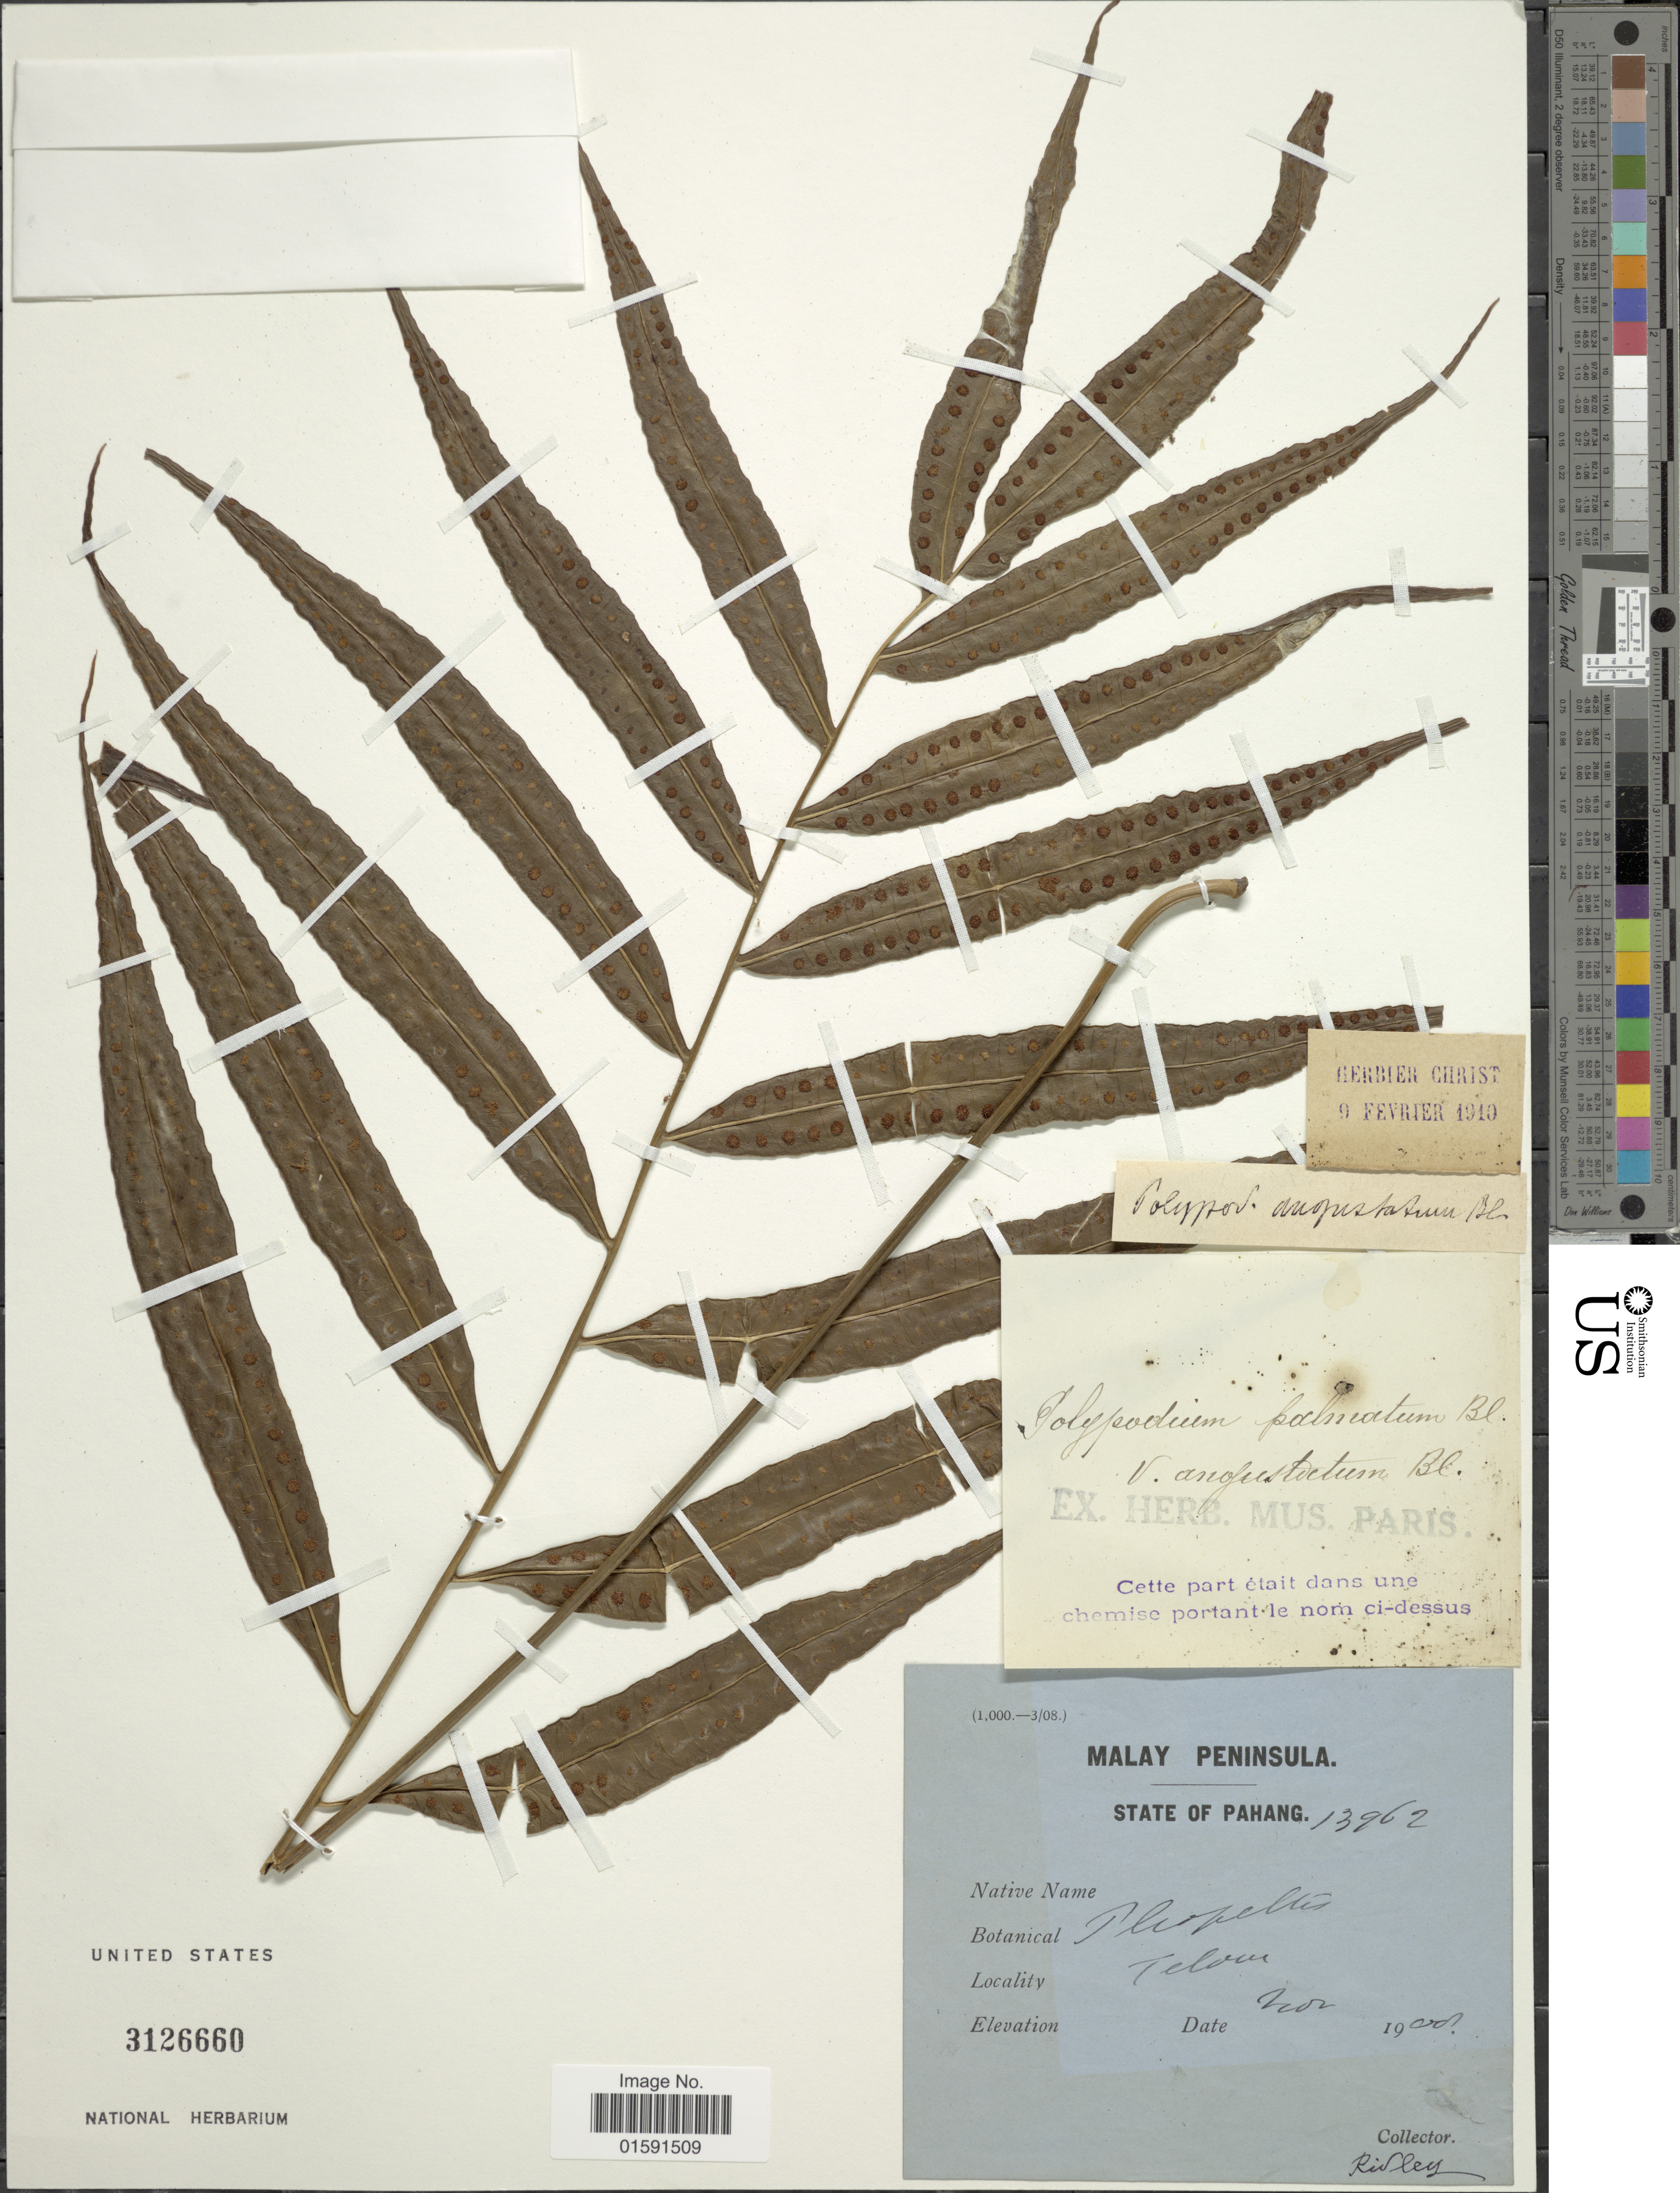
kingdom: Plantae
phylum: Tracheophyta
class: Polypodiopsida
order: Polypodiales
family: Polypodiaceae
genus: Selliguea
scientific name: Selliguea taeniata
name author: Parris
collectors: -. Ridley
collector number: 13962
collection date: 1900-11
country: Malaysia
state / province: Pahang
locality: State of Pahang. Telom [interpreted]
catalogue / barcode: US 3126660